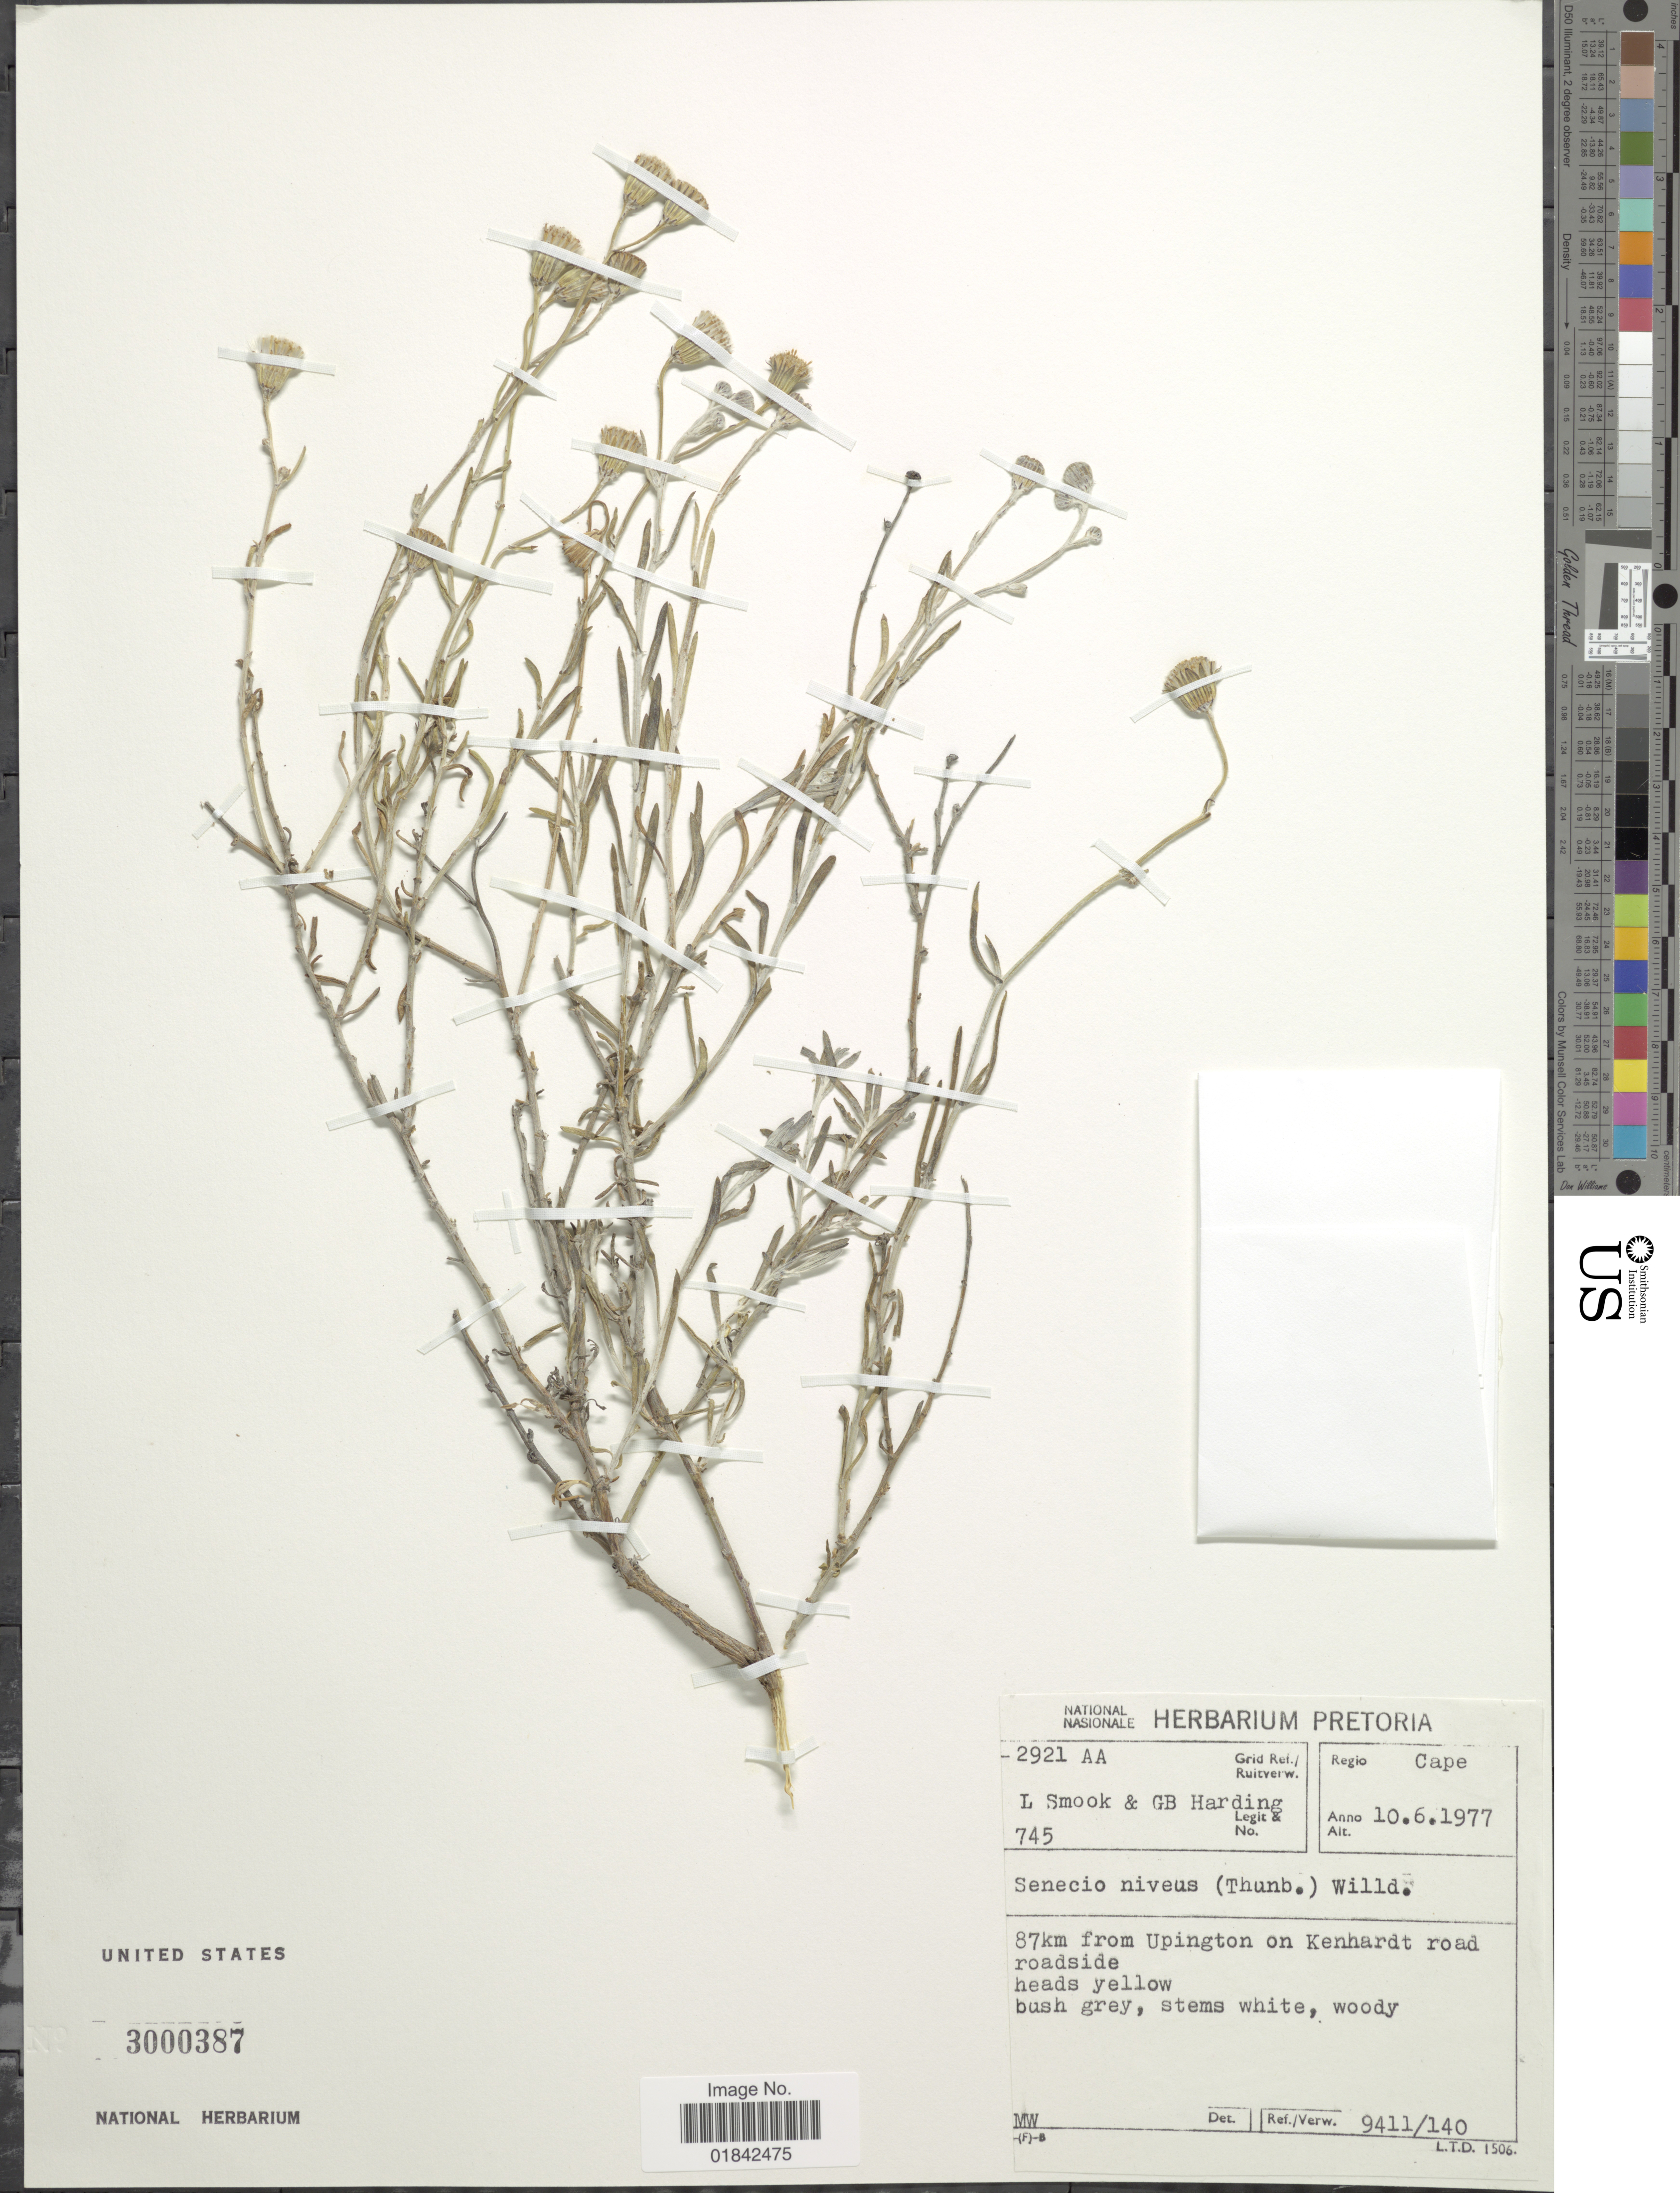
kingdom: Plantae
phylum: Tracheophyta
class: Magnoliopsida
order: Asterales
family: Asteraceae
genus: Senecio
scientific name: Senecio niveus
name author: (Thunb.) Willd.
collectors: L. Smook & G. Harding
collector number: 745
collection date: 1977-06-10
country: South Africa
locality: Cape, 87km from Upington on Kenhardt road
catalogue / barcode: US 3000387